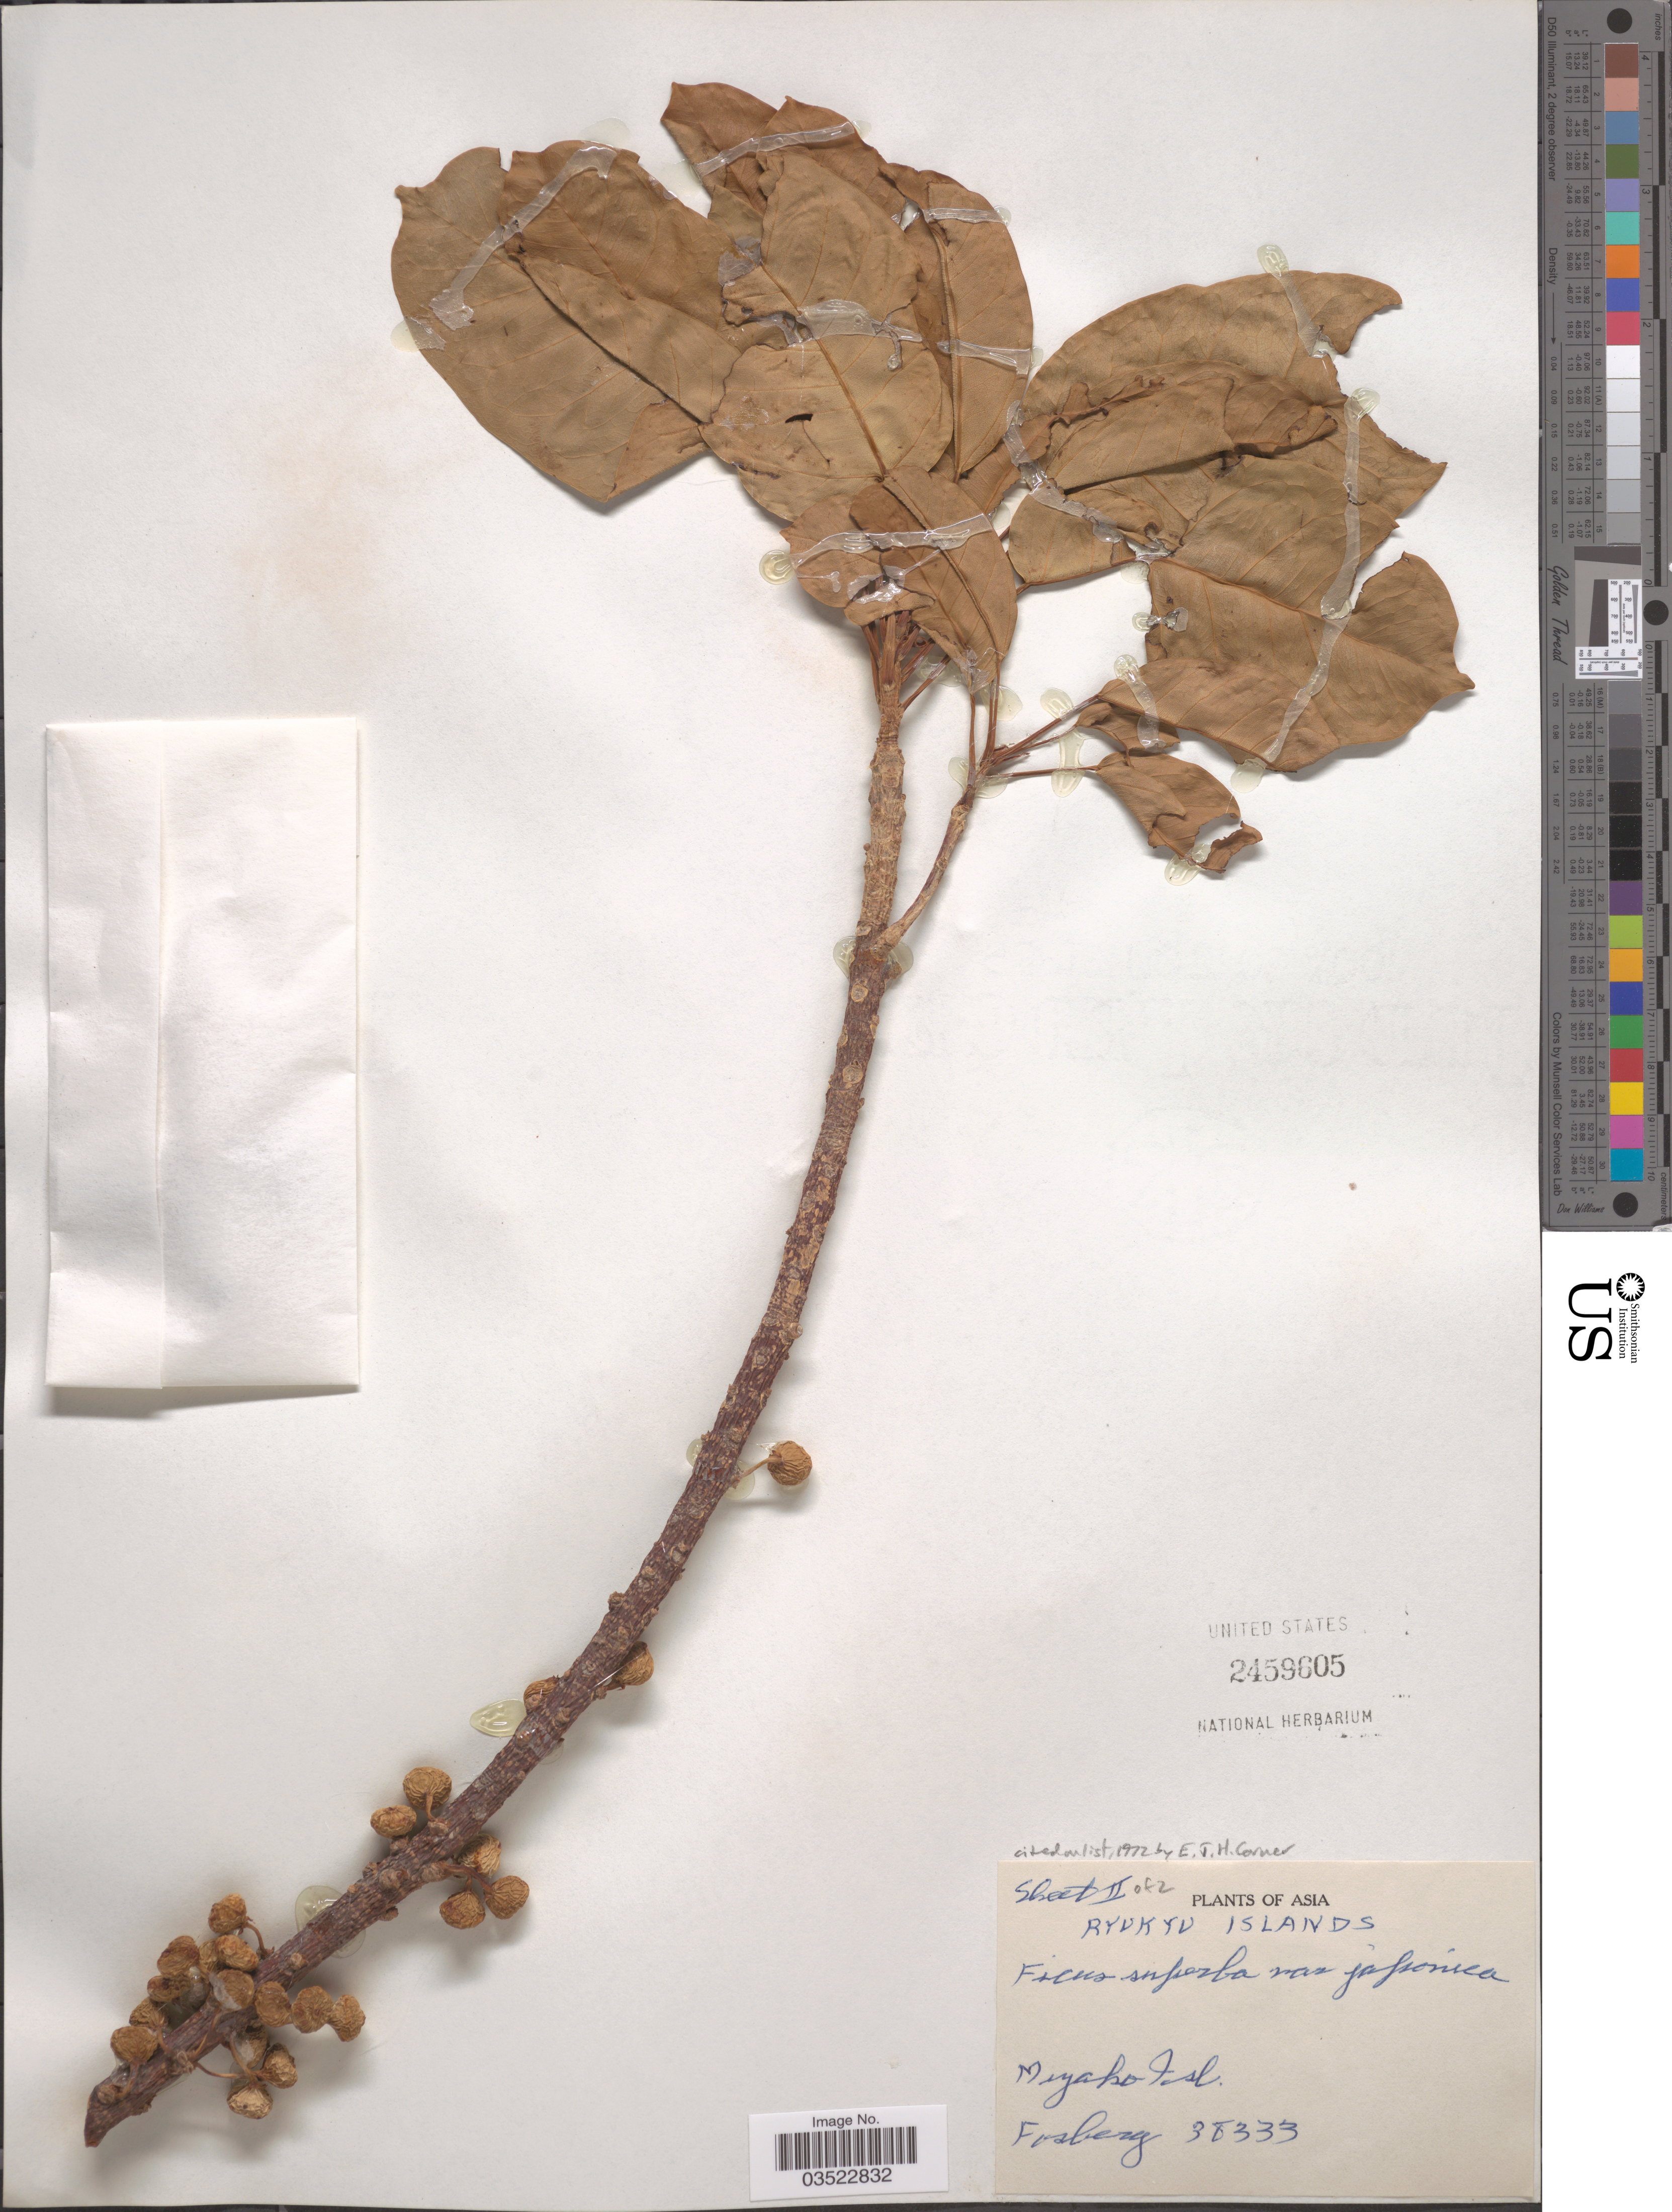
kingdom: Plantae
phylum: Tracheophyta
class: Magnoliopsida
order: Rosales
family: Moraceae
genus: Ficus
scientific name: Ficus superba var. japonica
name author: Miq.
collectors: -. Fosberg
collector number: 38333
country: Japan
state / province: Okinawa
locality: Asia. Ryukyu Islands. Miyako Isl.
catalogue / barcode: US 2459605